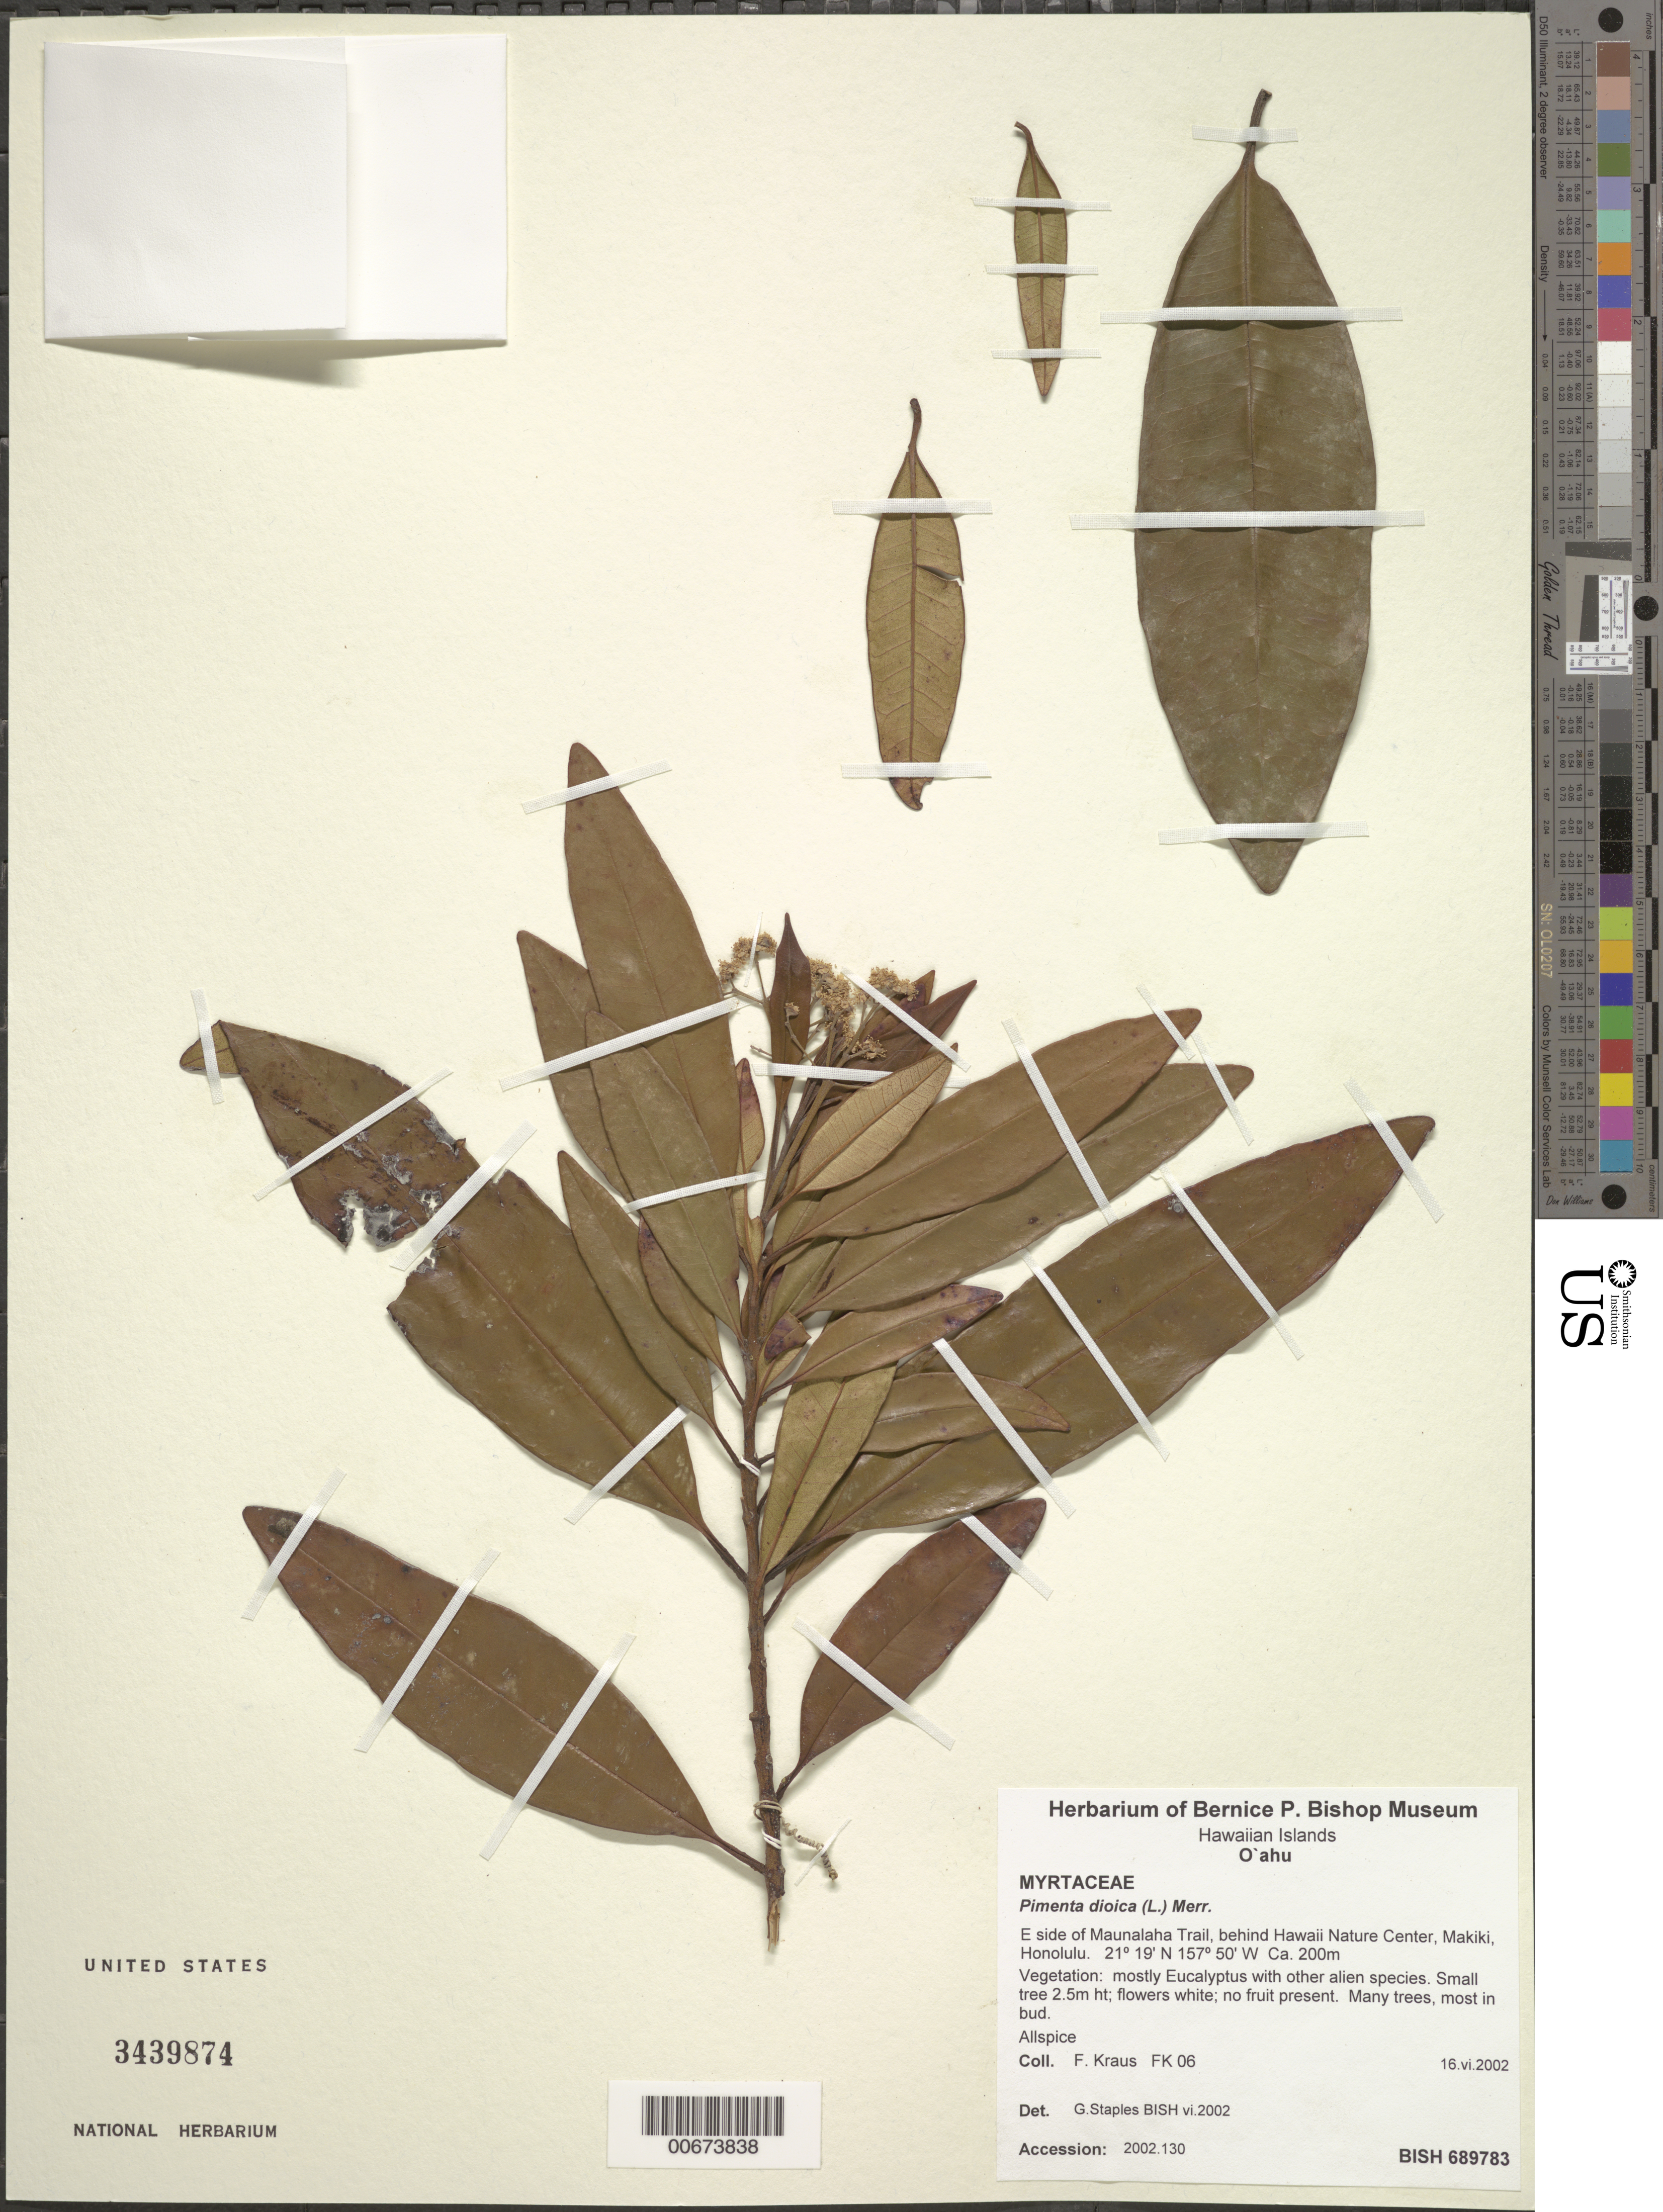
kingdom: Plantae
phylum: Tracheophyta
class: Magnoliopsida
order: Myrtales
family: Myrtaceae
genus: Pimenta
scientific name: Pimenta dioica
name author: (L.) Merr.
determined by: Staples, G. W.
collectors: F. Kraus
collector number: FK 06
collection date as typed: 16 Jun 2002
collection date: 2002-06-16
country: United States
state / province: Hawaii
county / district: Honolulu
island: Oahu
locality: E side of Maunalaha Trail, behind Hawaii Nature Center, Makiki, Honolulu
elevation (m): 200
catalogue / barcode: US 3439874